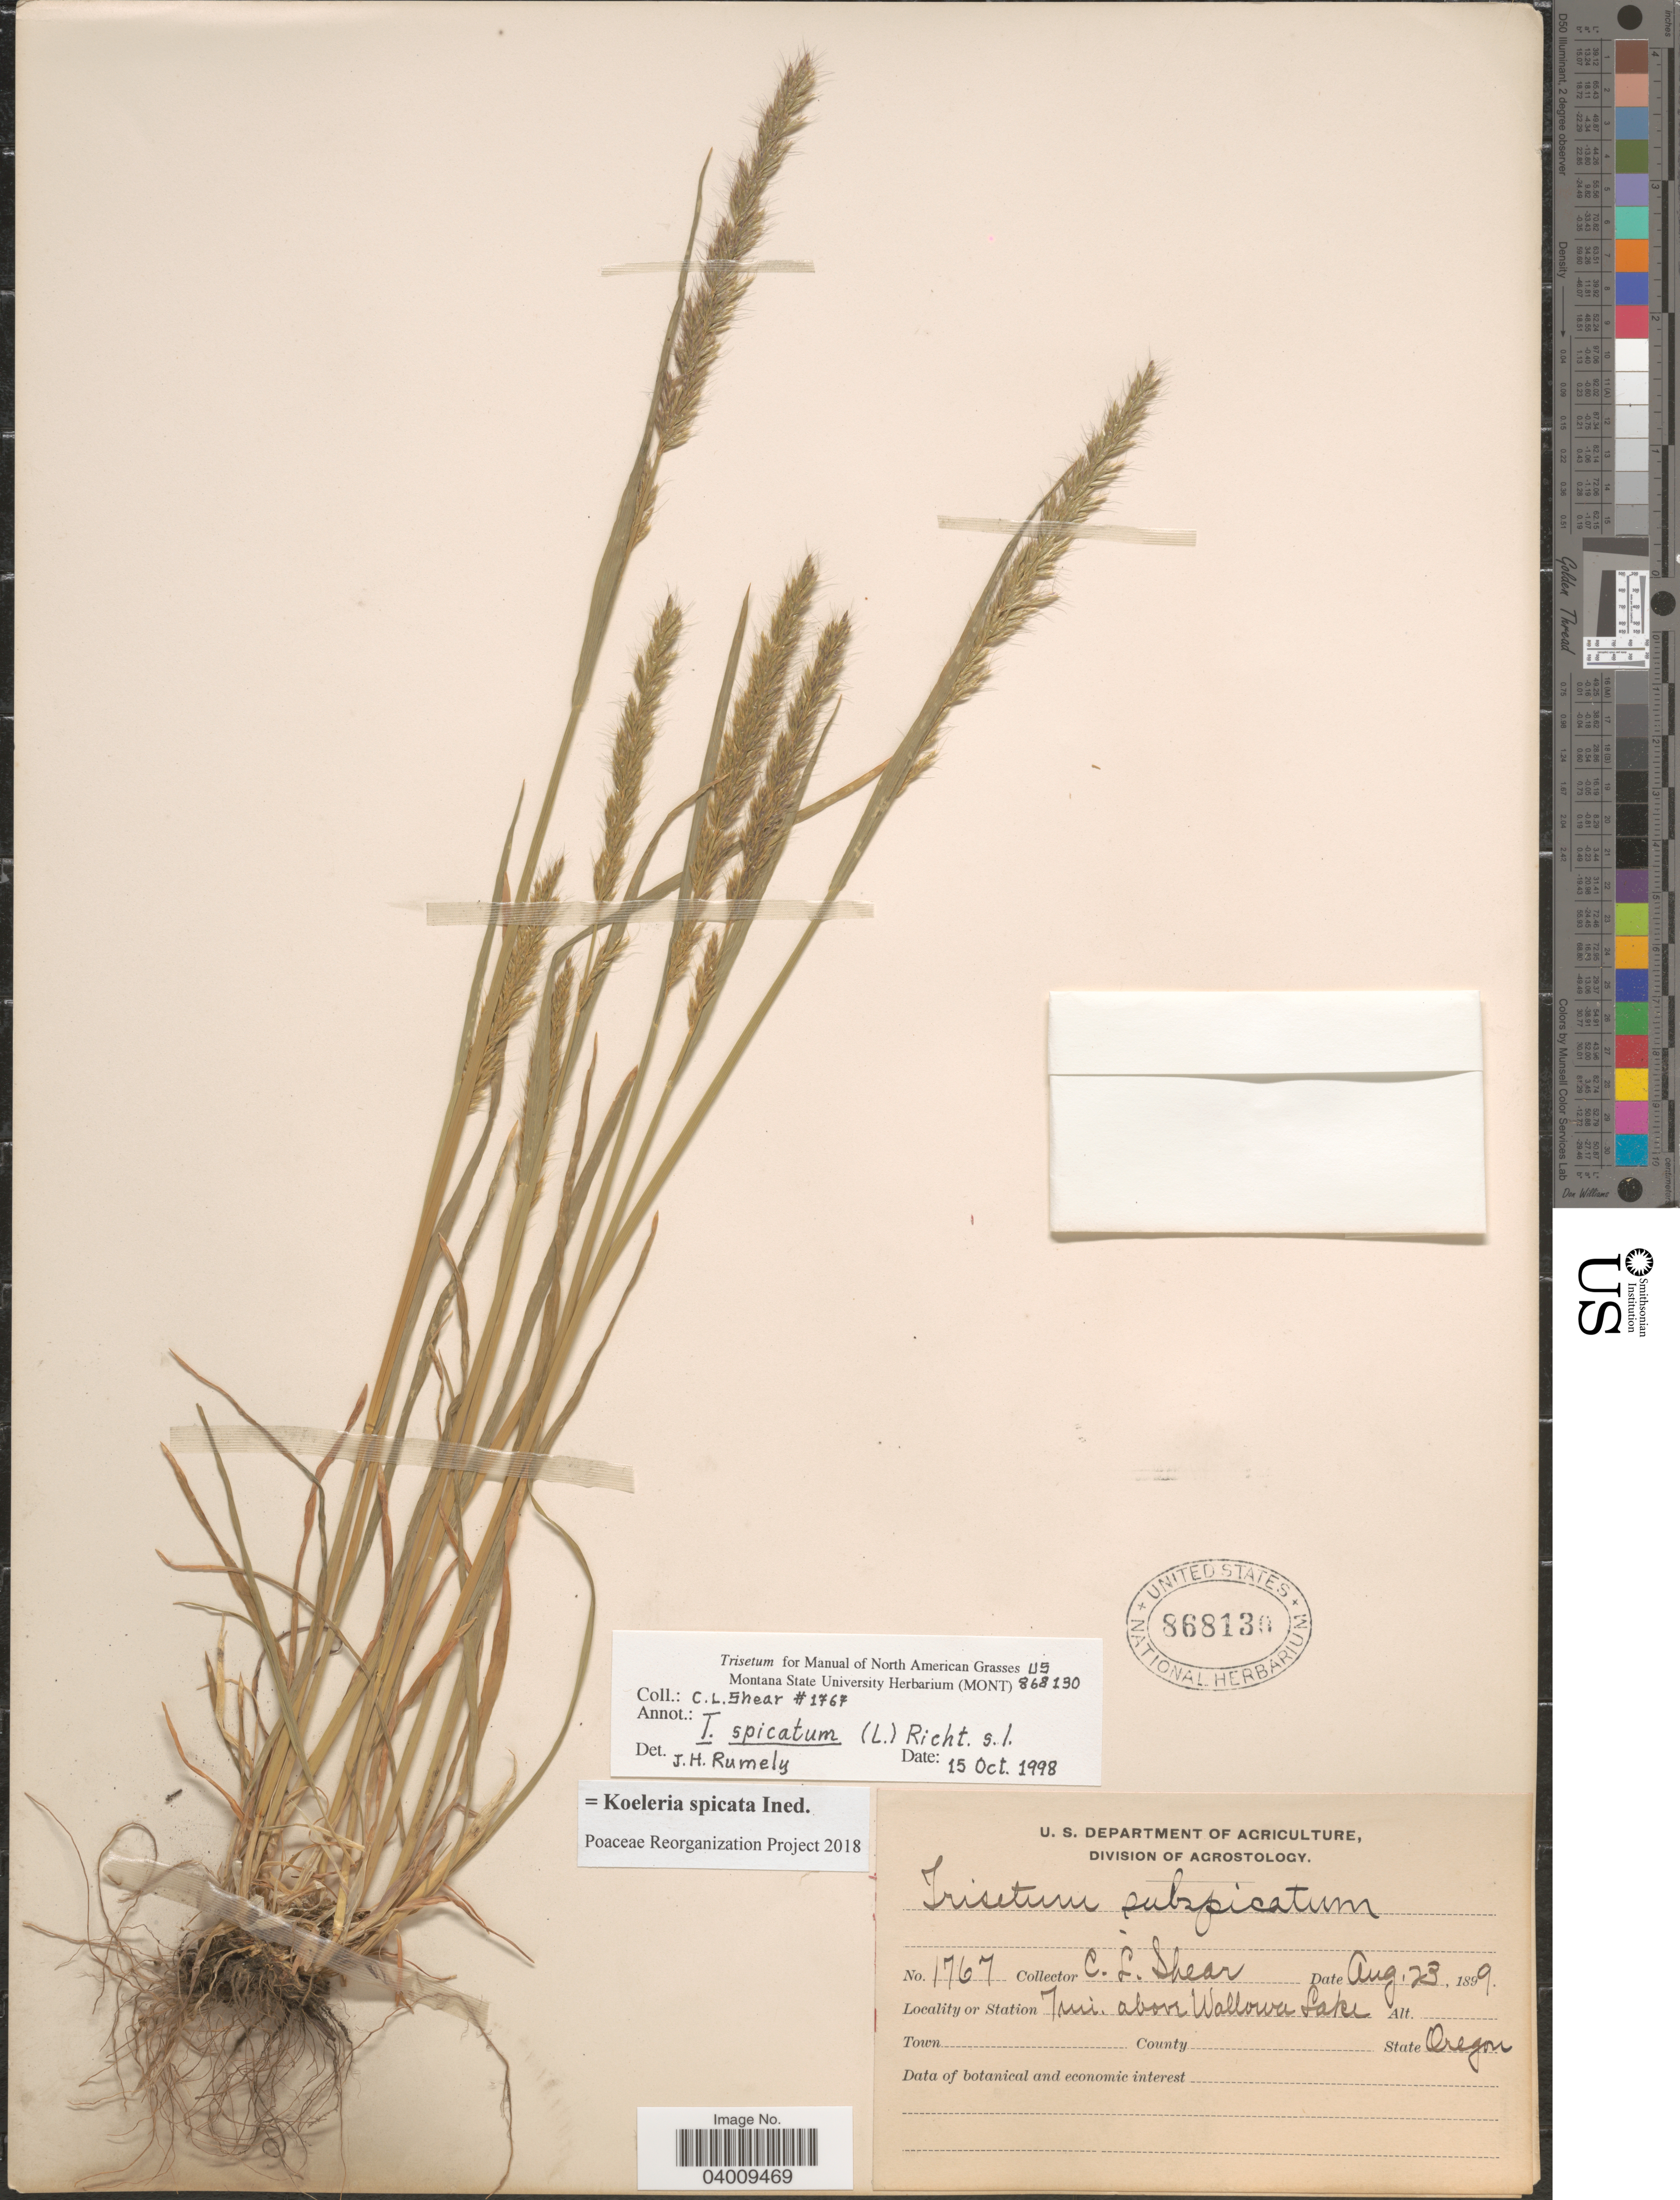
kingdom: Plantae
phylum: Tracheophyta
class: Liliopsida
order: Poales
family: Poaceae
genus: Koeleria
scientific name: Koeleria spicata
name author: (L.) Barberá et al.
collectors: C. L. Shear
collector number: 1767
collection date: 1899-08-23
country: United States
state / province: Oregon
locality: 7 mi. above Wallowa Lake.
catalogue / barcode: US 868130